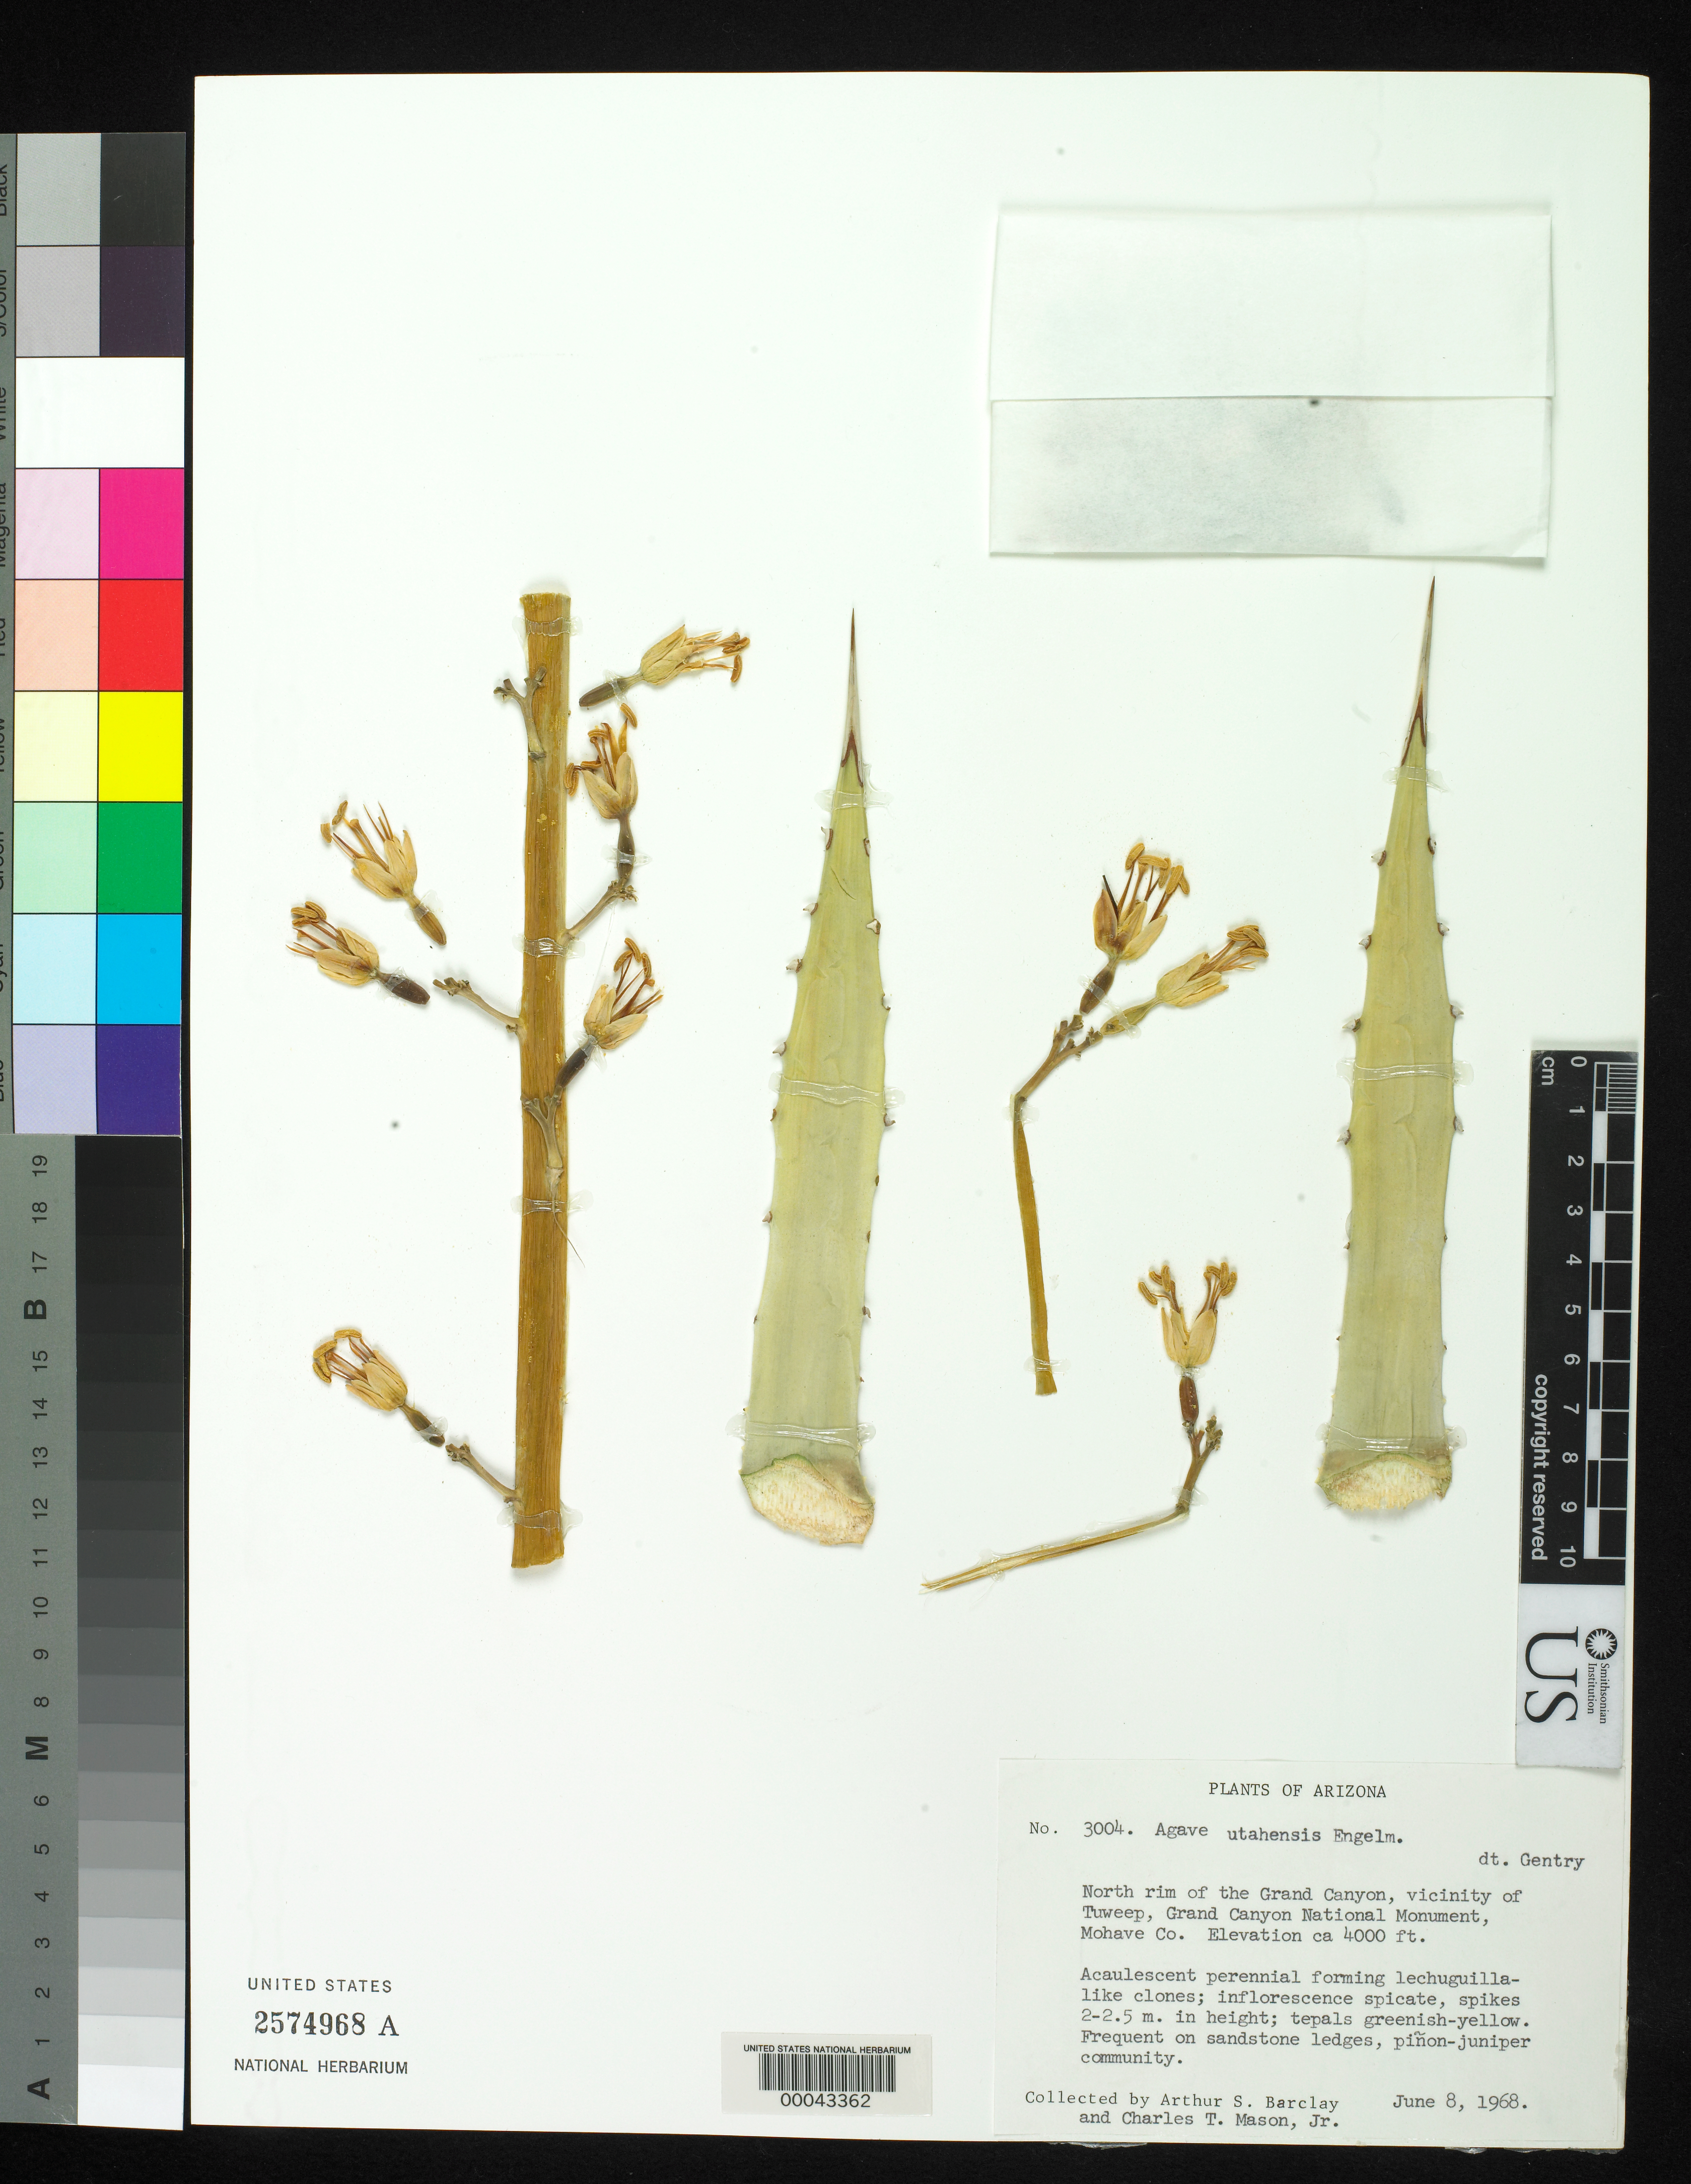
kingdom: Plantae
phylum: Tracheophyta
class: Liliopsida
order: Asparagales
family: Asparagaceae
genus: Agave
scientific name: Agave utahensis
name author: Engelm.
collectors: A. S. Barclay & C. Mason Jr.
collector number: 3004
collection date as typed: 08 Jun 1968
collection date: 1968-06-08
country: United States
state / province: Arizona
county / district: Mohave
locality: N rim of the grand canyon, vicinity of tuweep, grand canyon national monument.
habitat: Sandstone ledges, pinon-juniper community.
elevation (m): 1219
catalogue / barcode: US 2574968A